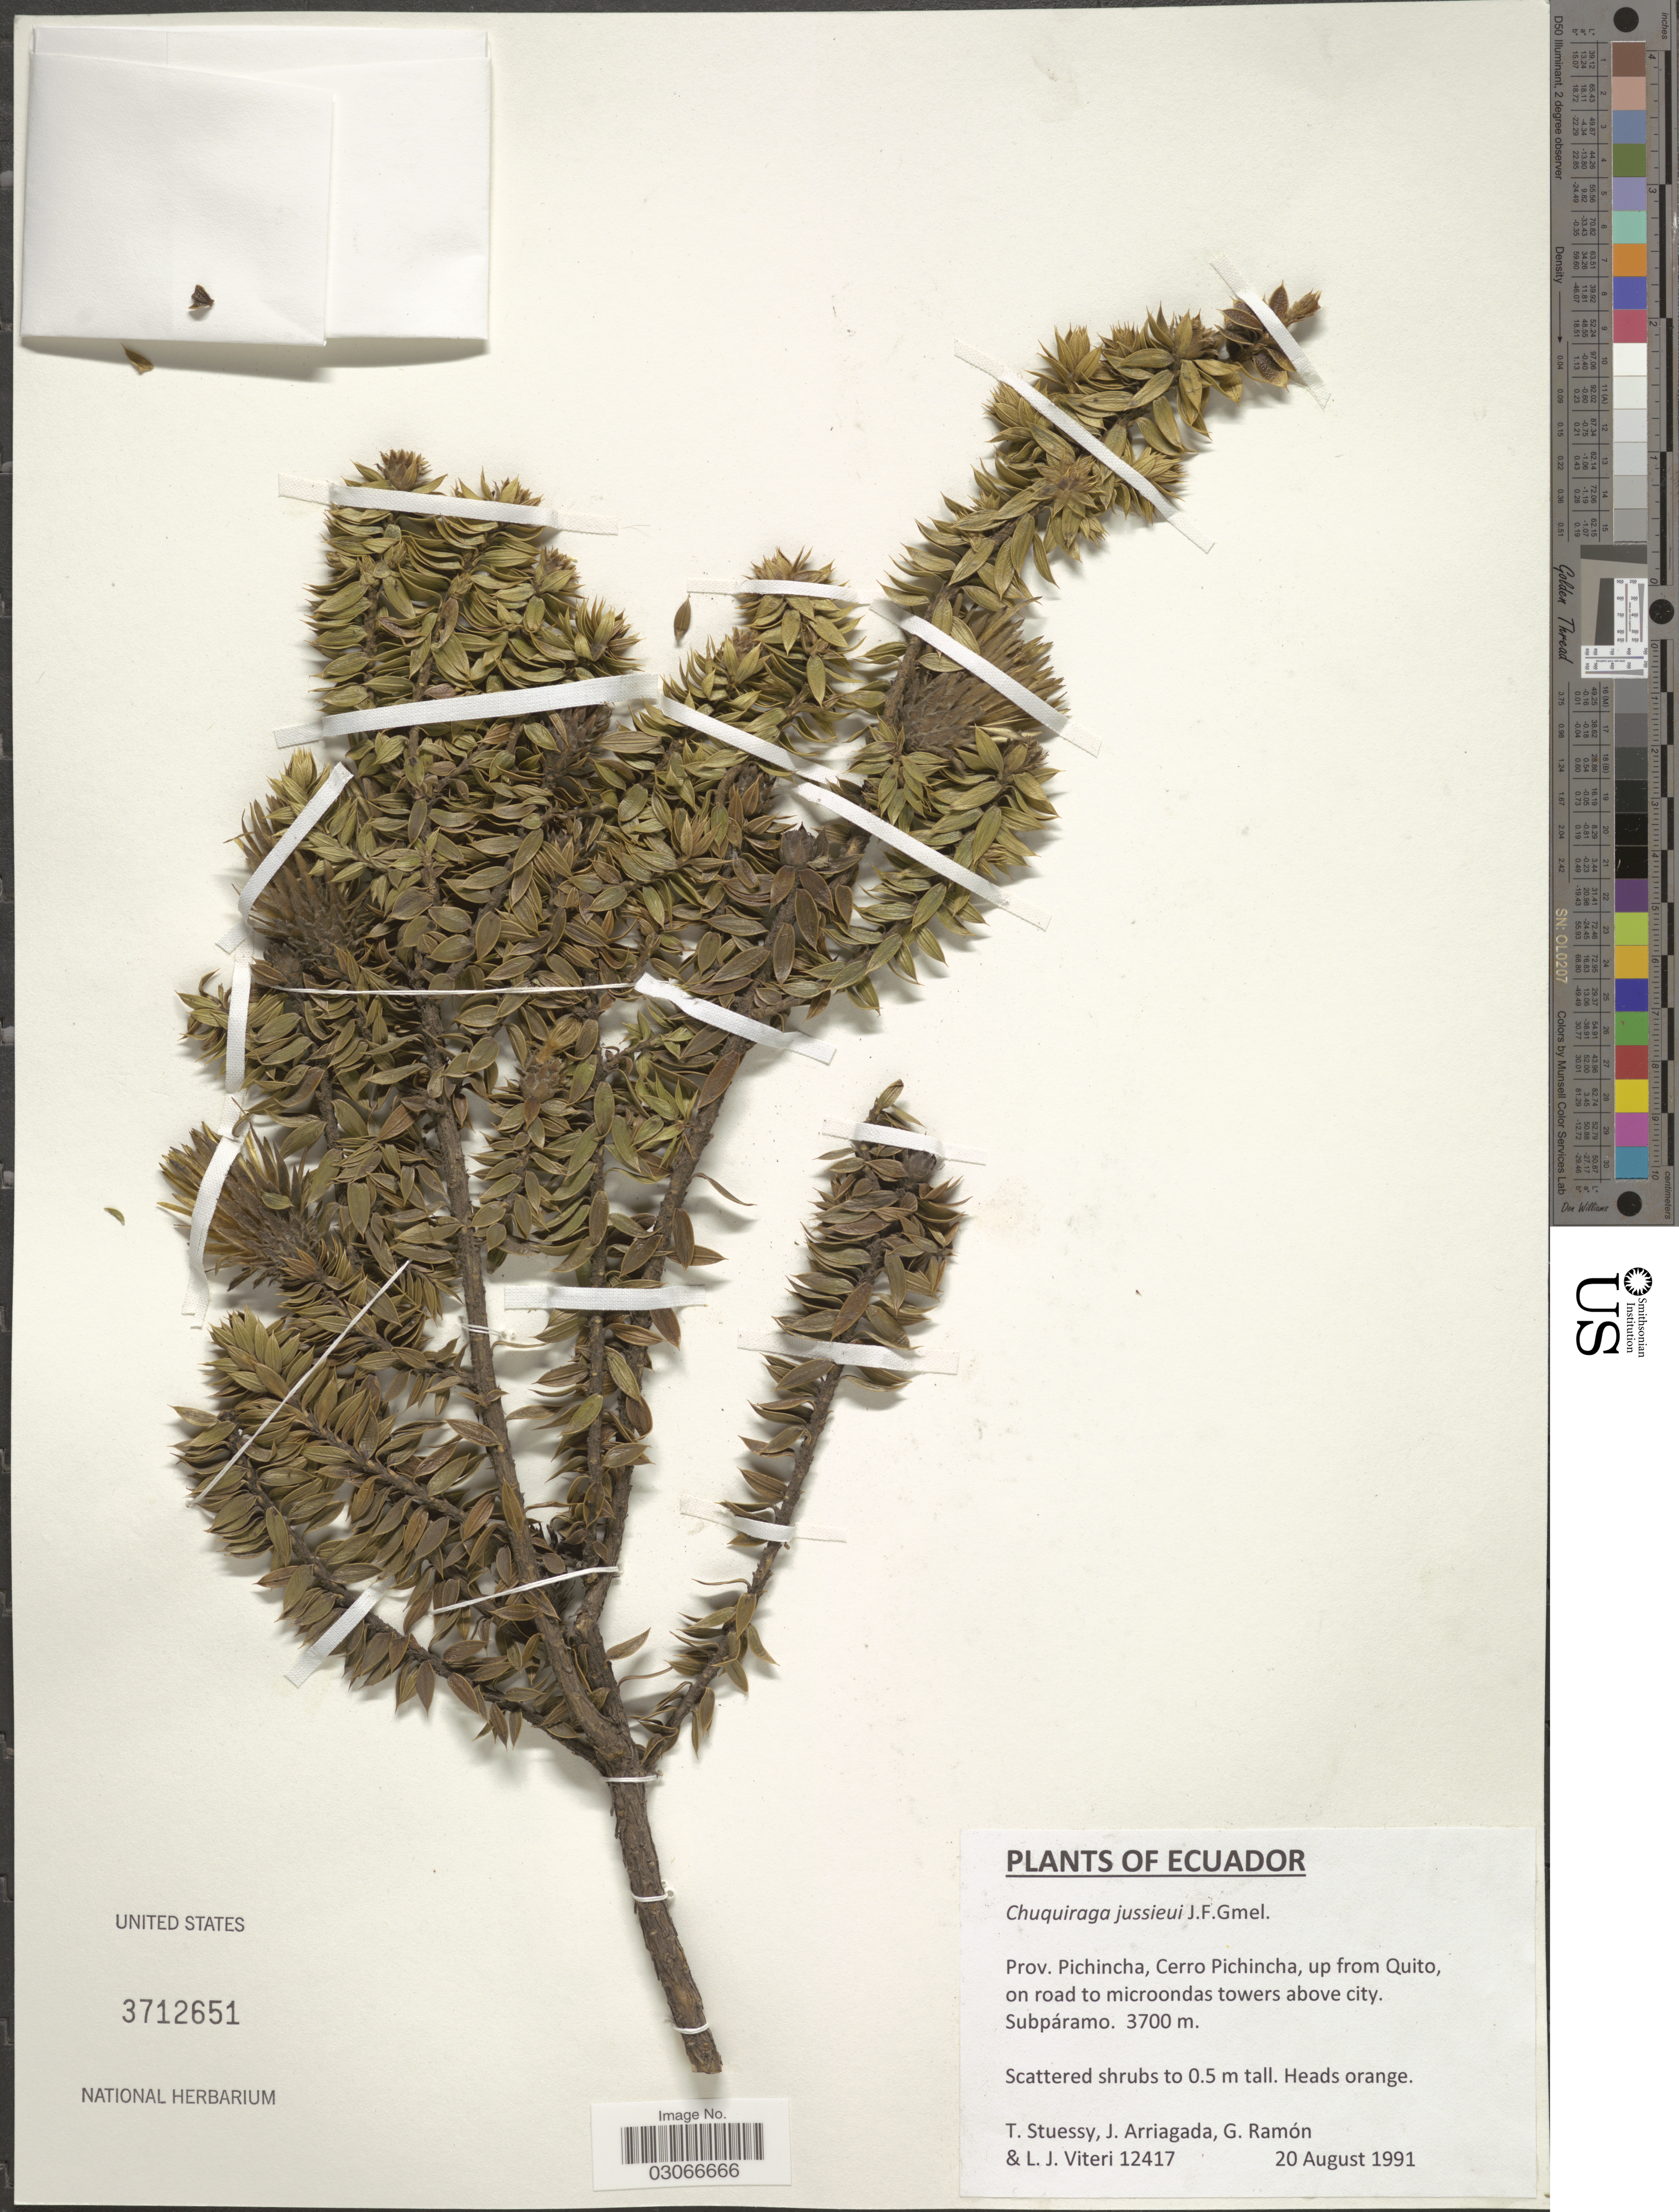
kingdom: Plantae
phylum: Tracheophyta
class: Magnoliopsida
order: Asterales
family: Asteraceae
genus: Chuquiraga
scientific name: Chuquiraga jussieui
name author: J.F. Gmel.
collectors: T. Stuessy, J. Arriagada, G. Ramón & L. Viteri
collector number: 12417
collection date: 1991-08-20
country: Ecuador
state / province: Pichincha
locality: Cerro Pichincha, up from Quito, on road to microondas towers above city.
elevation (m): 3700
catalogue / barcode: US 3712651